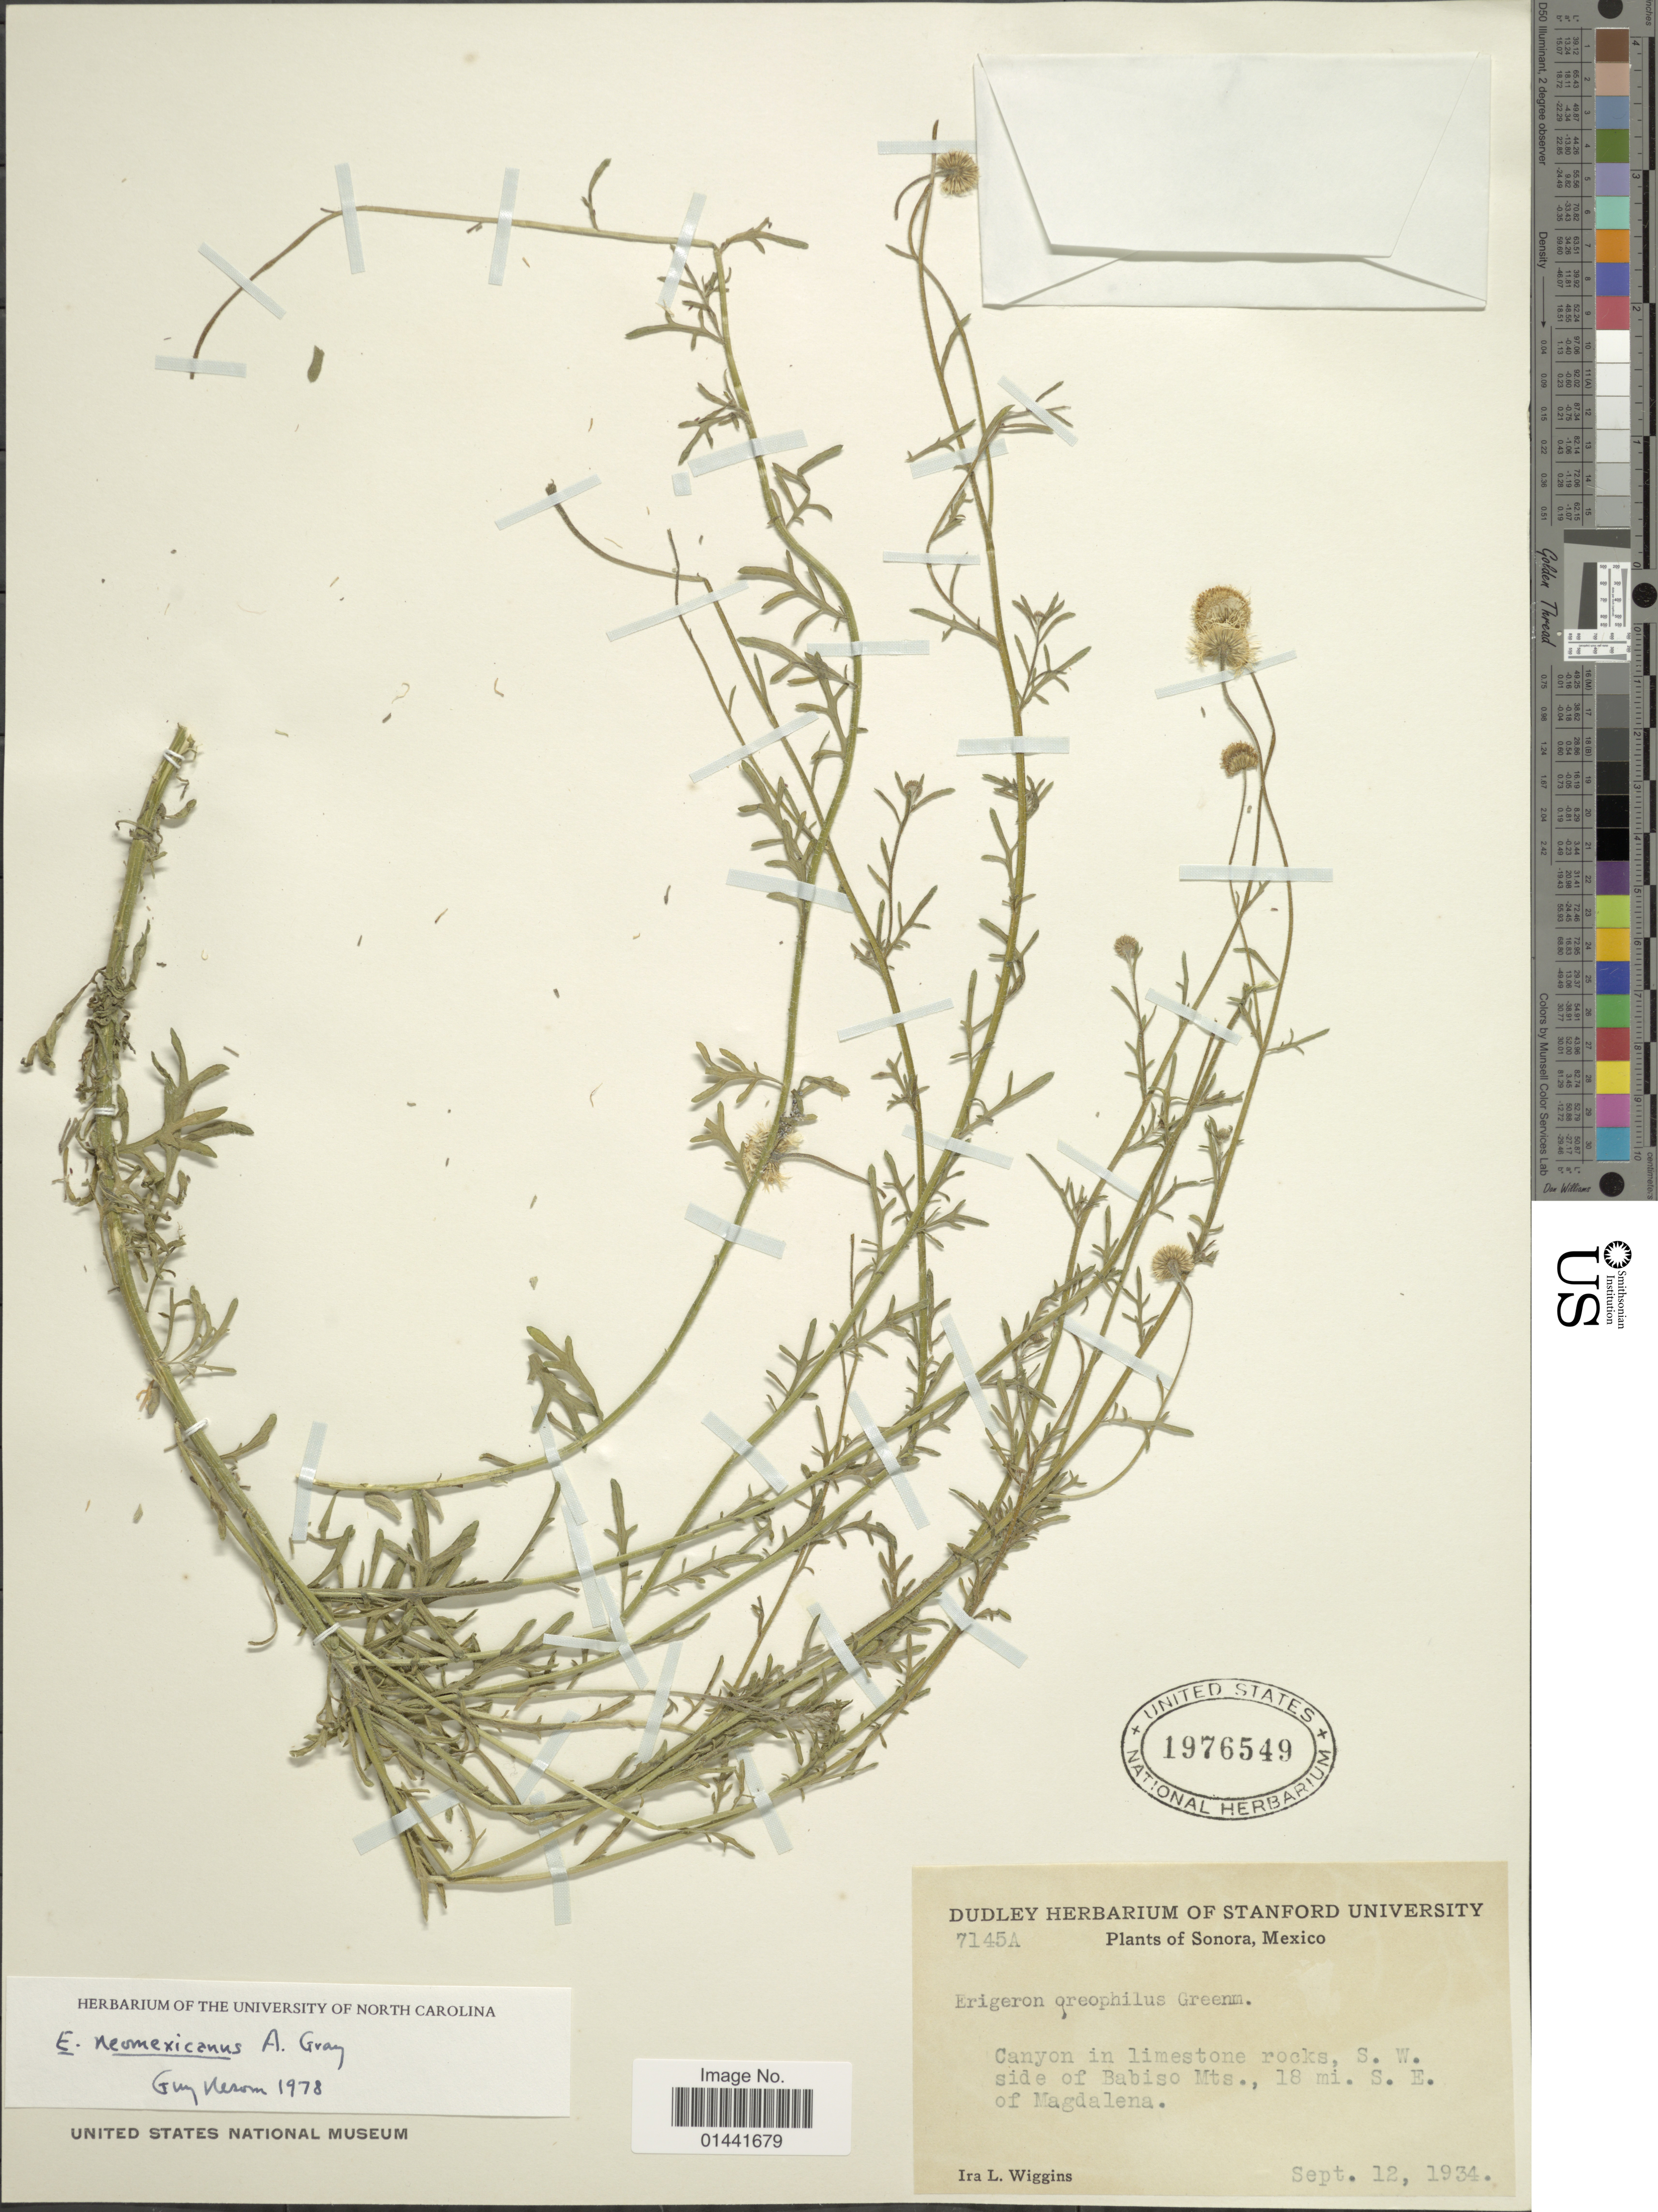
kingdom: Plantae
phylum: Tracheophyta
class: Magnoliopsida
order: Asterales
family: Asteraceae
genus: Erigeron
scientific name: Erigeron neomexicanus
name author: A. Gray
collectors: I. L. Wiggins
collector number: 7145A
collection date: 1934-09-12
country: Mexico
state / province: Sonora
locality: Canyon in limestone rocks, S.W. side of Babiso Mts., 18 mi. S.E. of Magdalena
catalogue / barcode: US 1976549